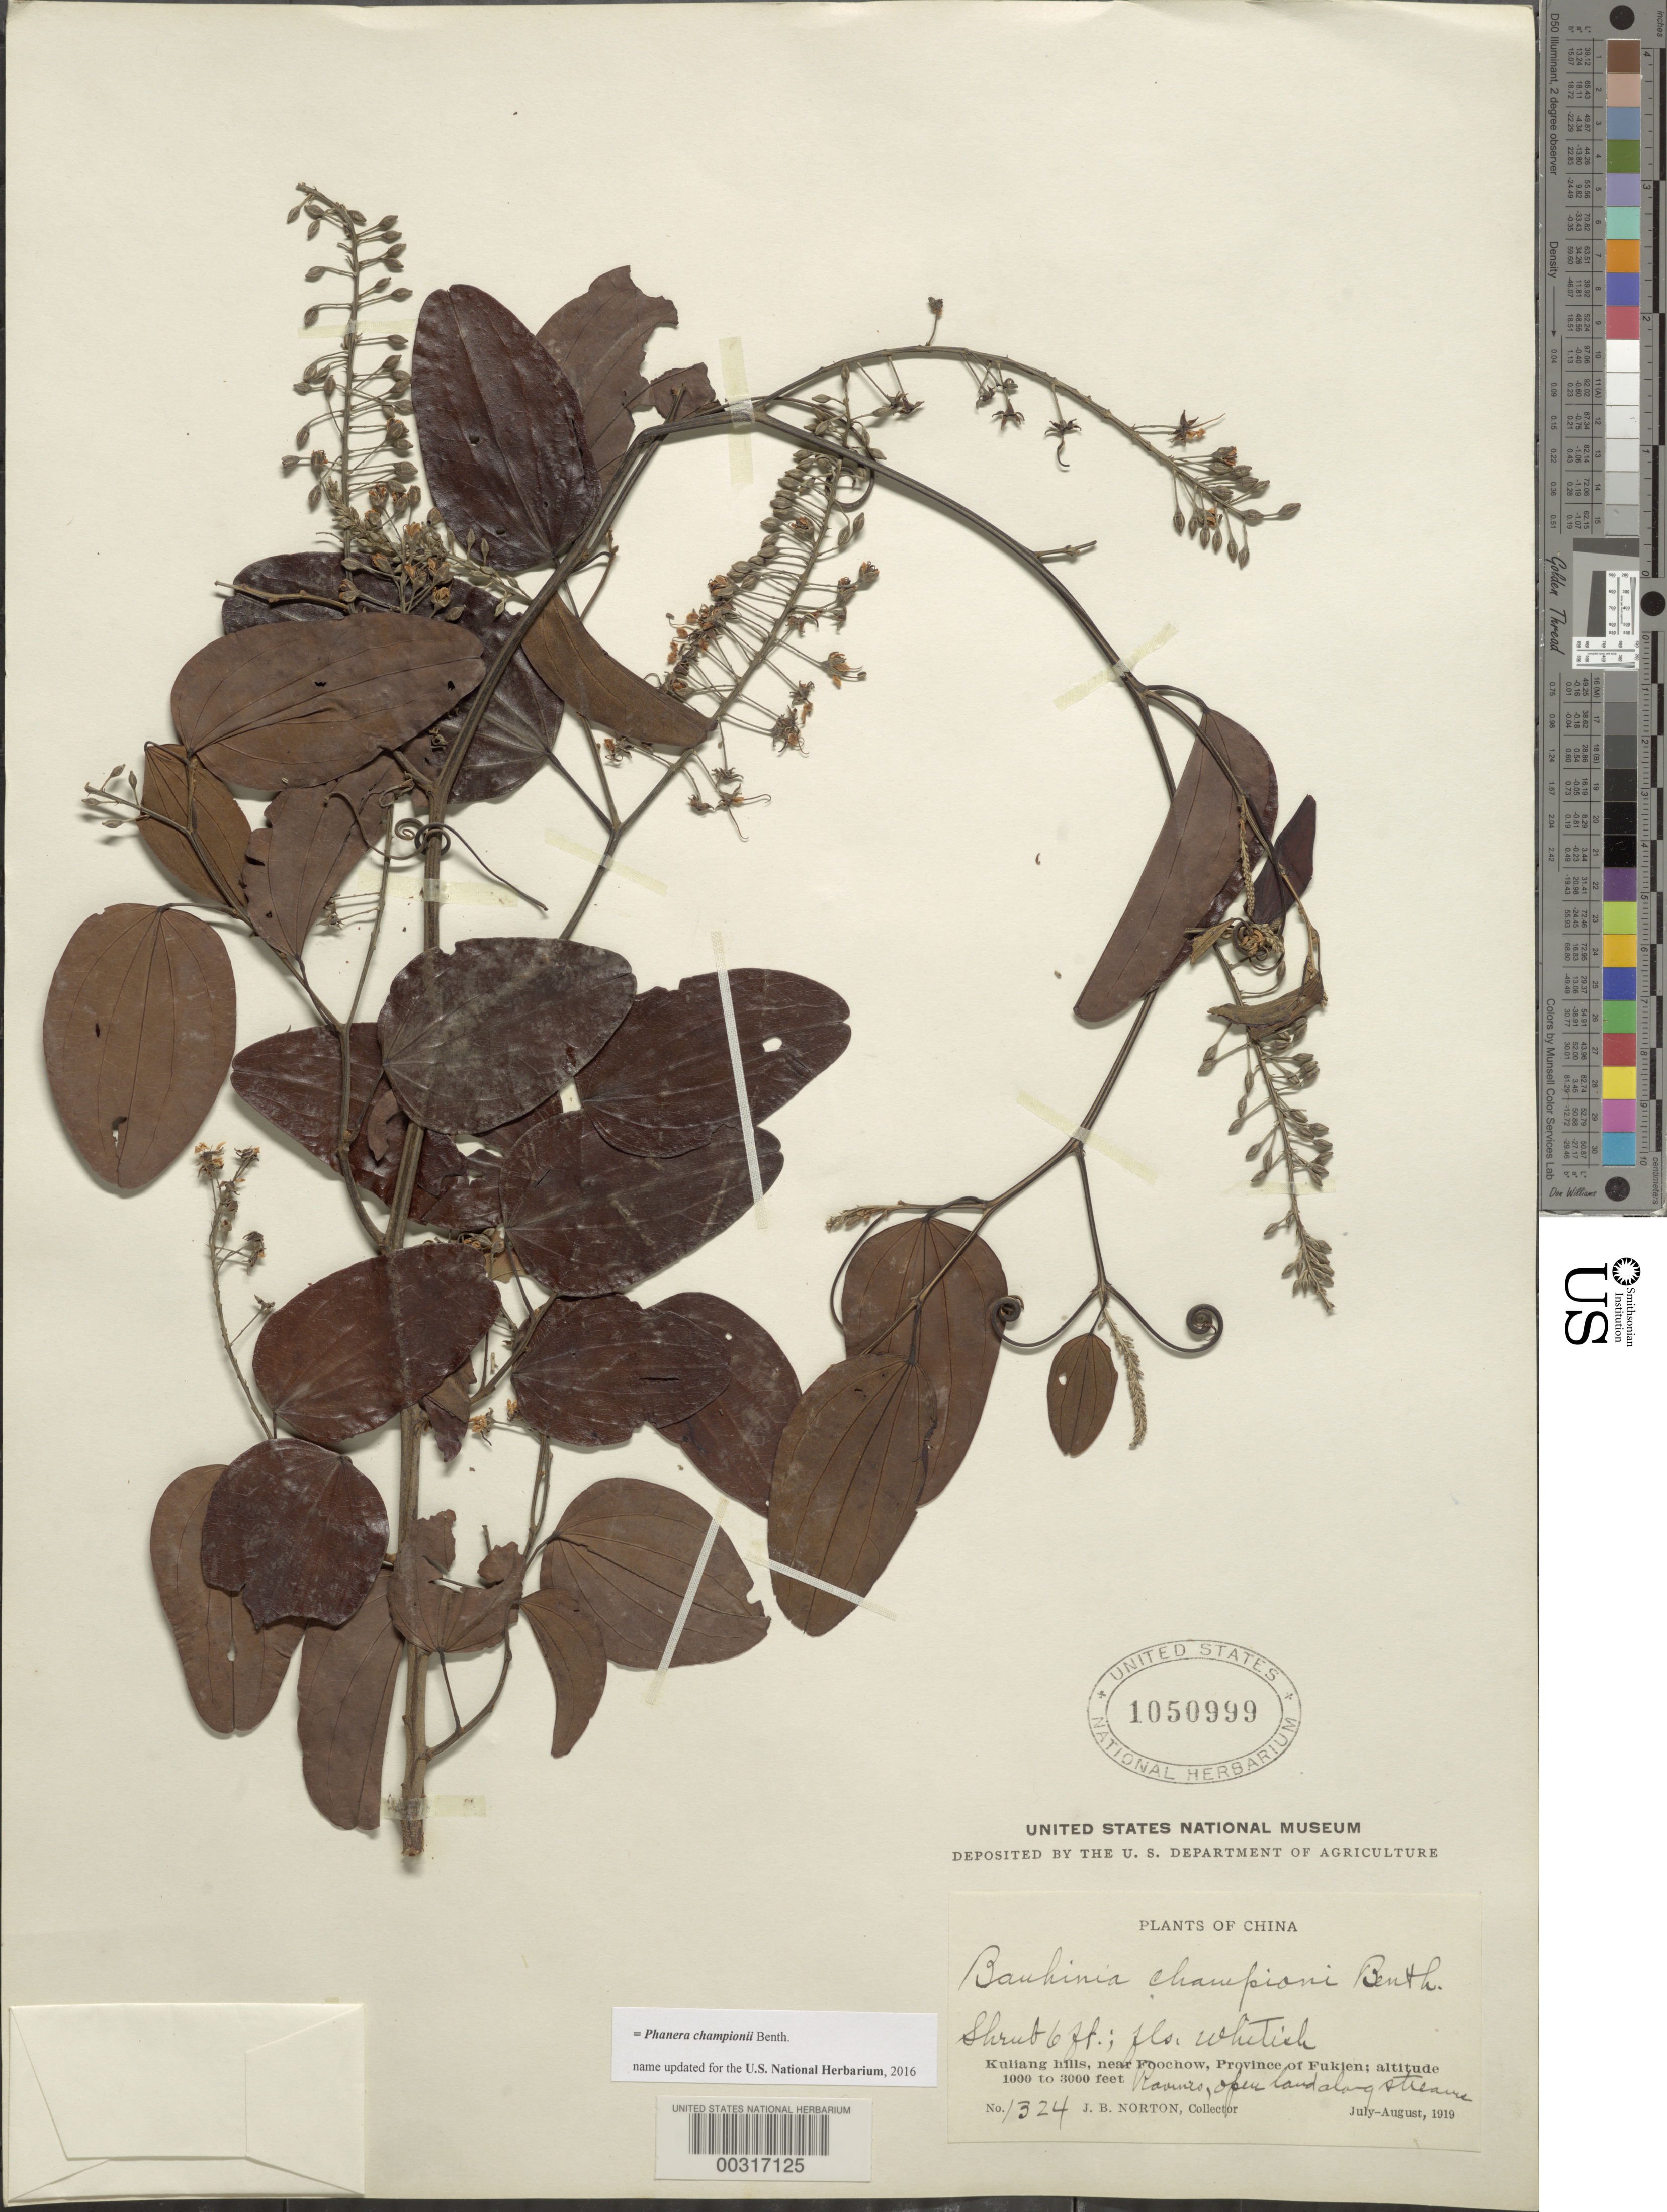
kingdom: Plantae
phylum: Tracheophyta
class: Magnoliopsida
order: Fabales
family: Fabaceae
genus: Phanera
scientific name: Phanera championii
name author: Benth.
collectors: J. Norton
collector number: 1324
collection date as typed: Jul 1919 to -- Aug 1919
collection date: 1919-07/1919-08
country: China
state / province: Fujian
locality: Kuliang hills, near foochow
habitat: Ravines, open land along streams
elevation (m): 305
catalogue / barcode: US 1050999